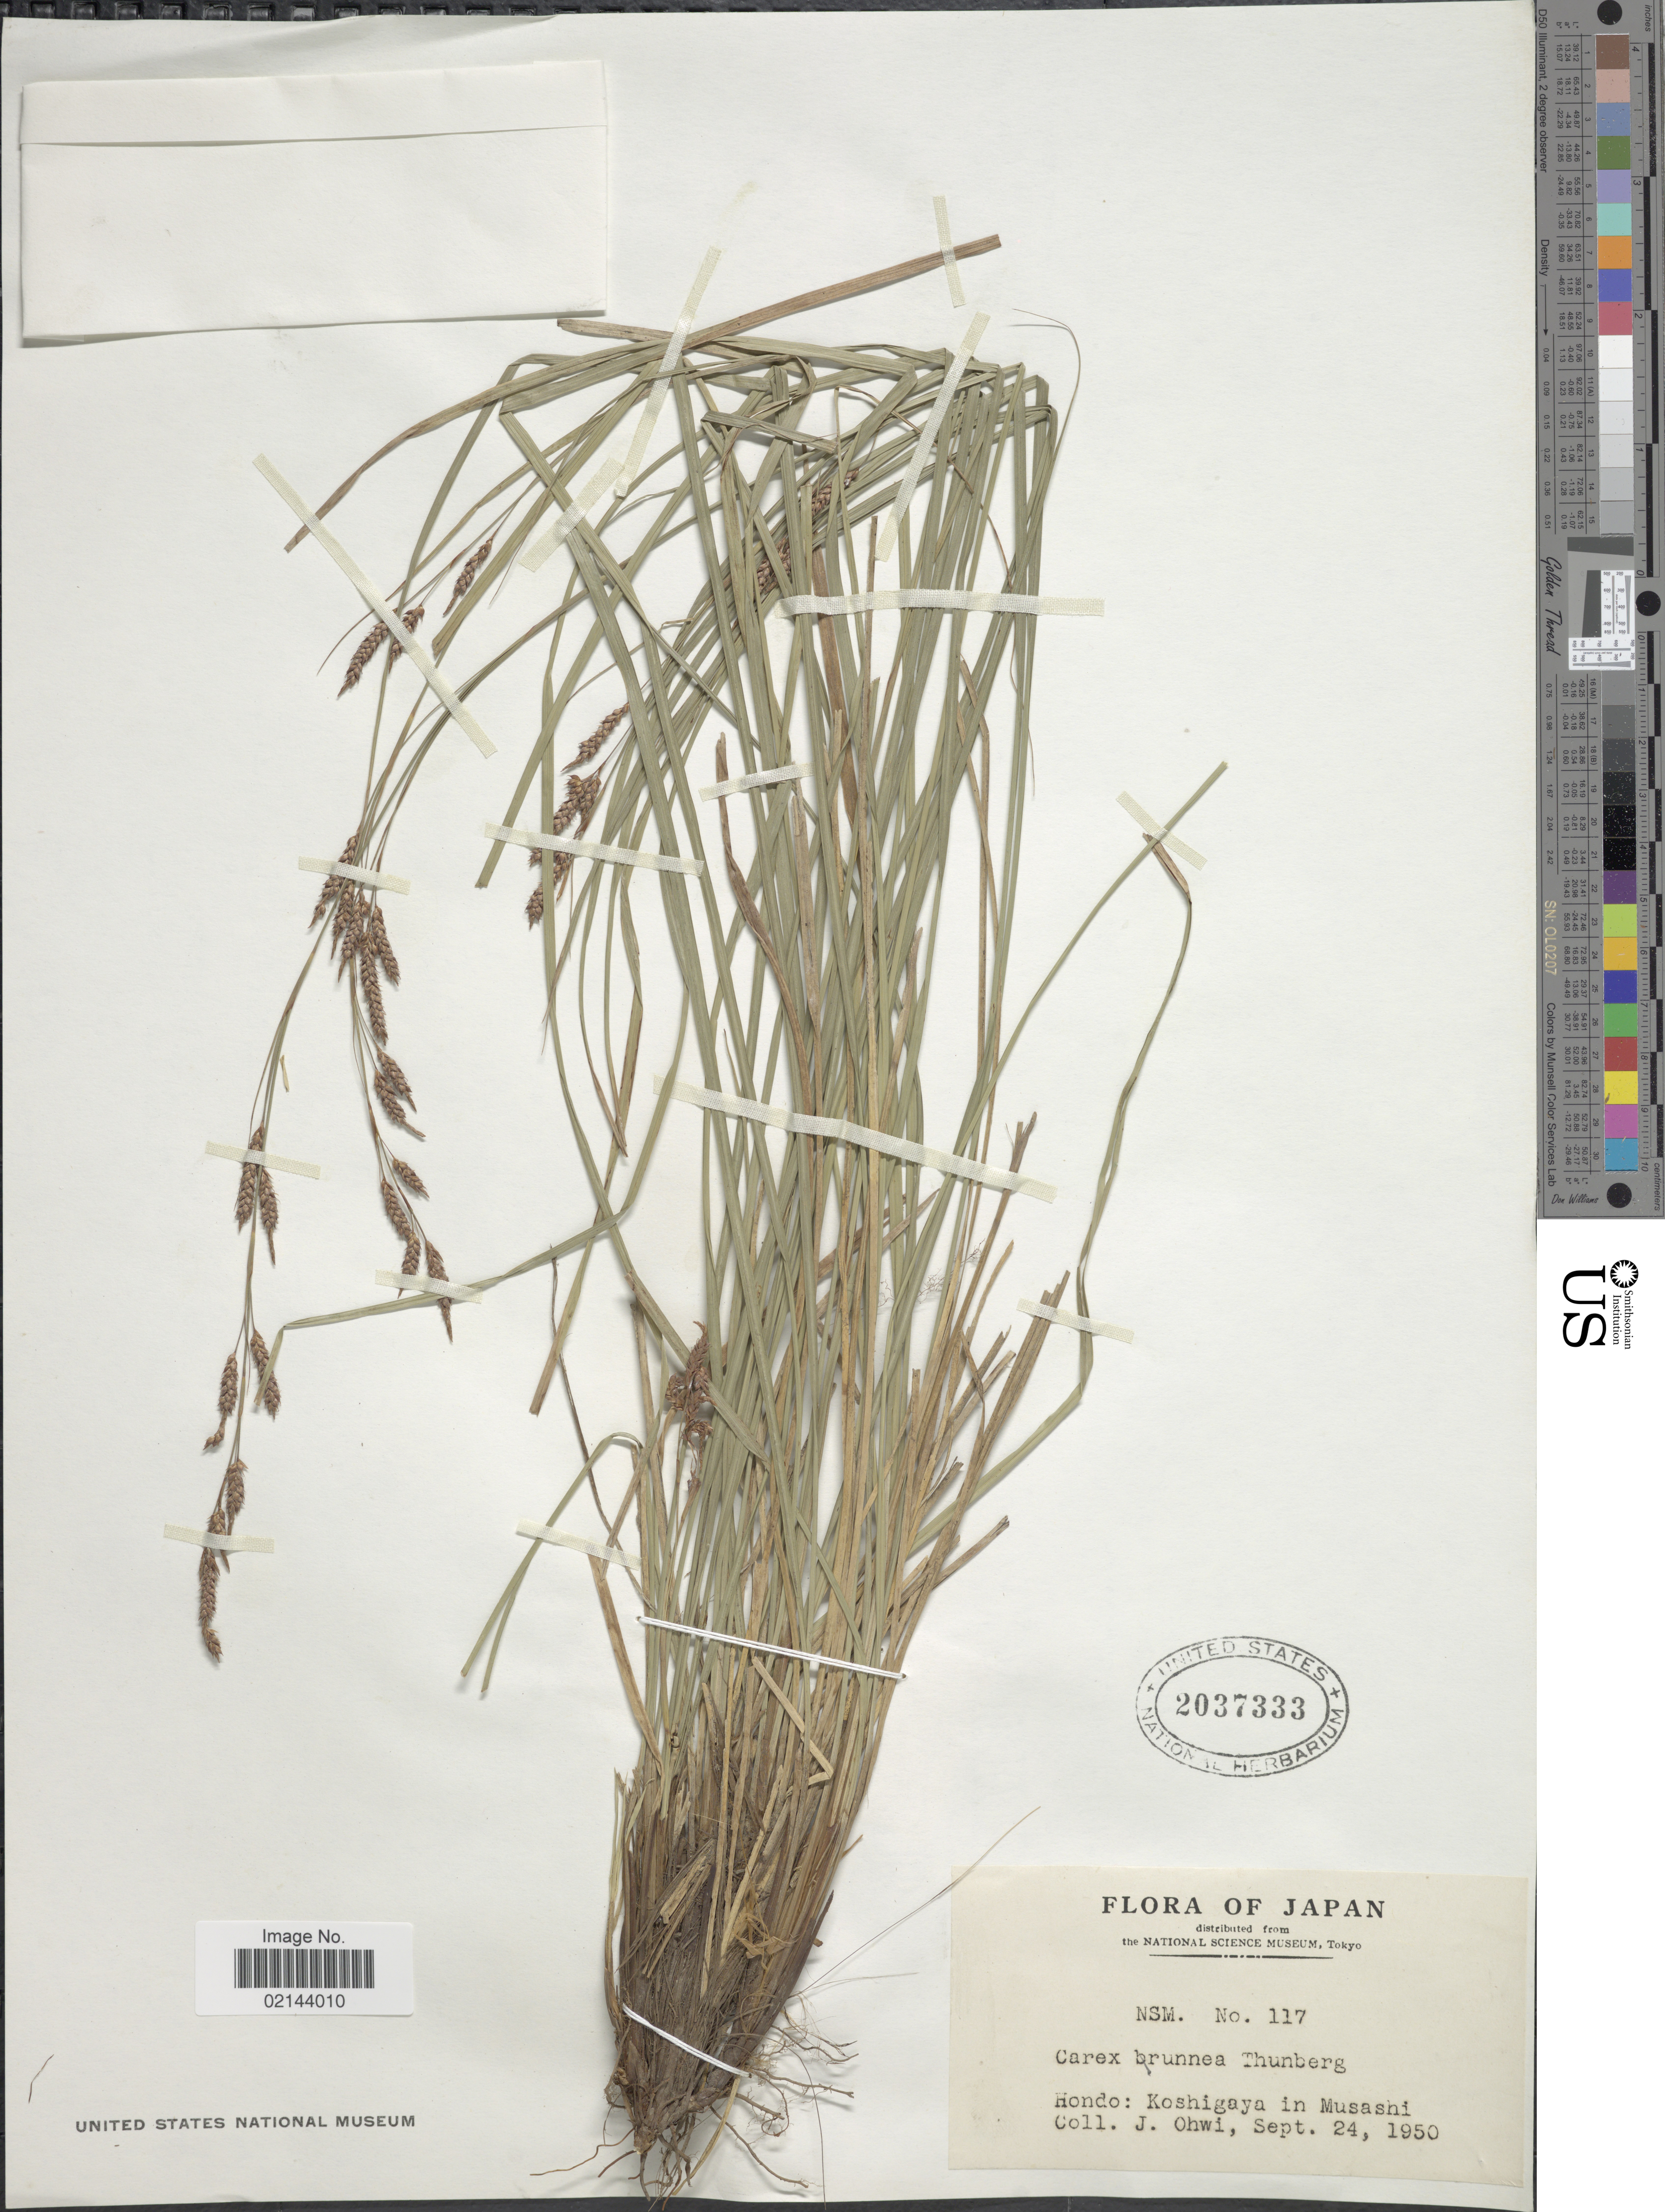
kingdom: Plantae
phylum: Tracheophyta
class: Liliopsida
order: Poales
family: Cyperaceae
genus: Carex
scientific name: Carex brunnea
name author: Thunb.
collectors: J. Ohwi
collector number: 117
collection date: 1950-09-24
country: Japan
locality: Hondo: Koshigaya in Musashi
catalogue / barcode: US 2037333